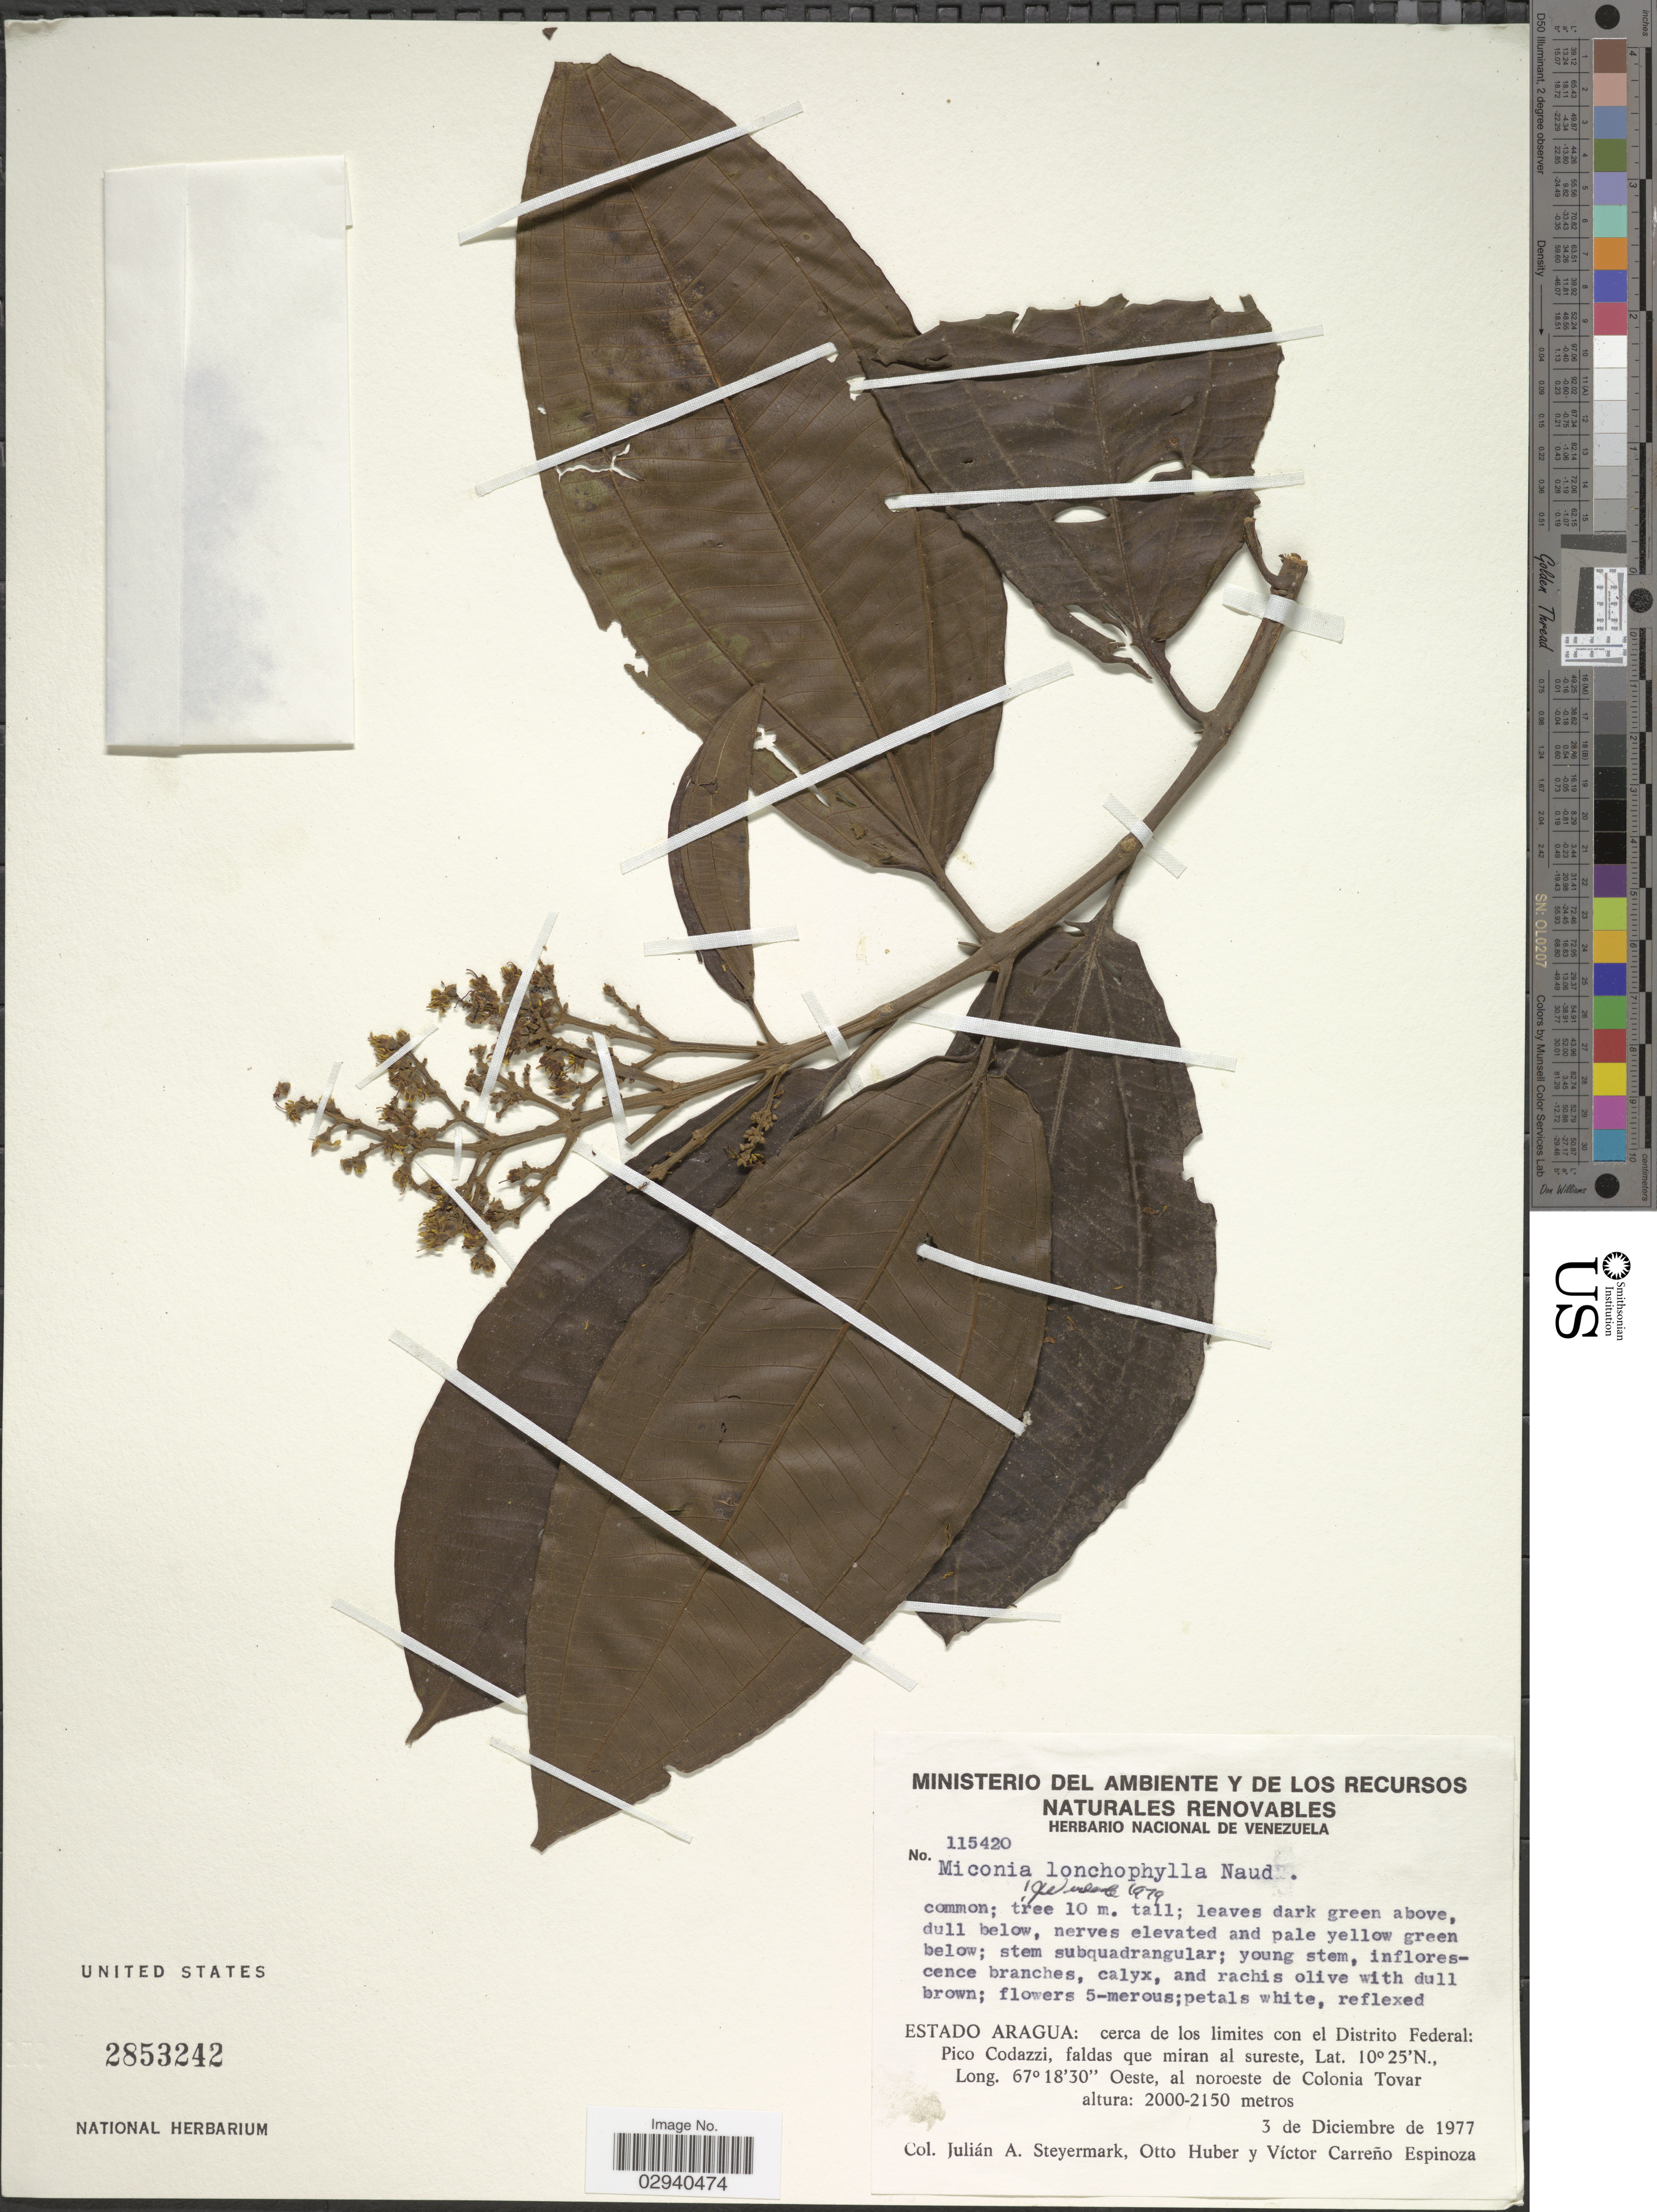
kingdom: Plantae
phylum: Tracheophyta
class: Magnoliopsida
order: Myrtales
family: Melastomataceae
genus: Miconia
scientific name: Miconia lonchophylla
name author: Naudin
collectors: J. Steyermark, O. Huber & V. Espinoza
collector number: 115420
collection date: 1977-12-03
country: Venezuela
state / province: Aragua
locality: Cerca de los limites con el Distrito Federal: Pico Codazzi, faldas que miran al suroeste. Oeste, al noroeste de Colonia Tovar.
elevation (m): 2000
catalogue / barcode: US 2853242